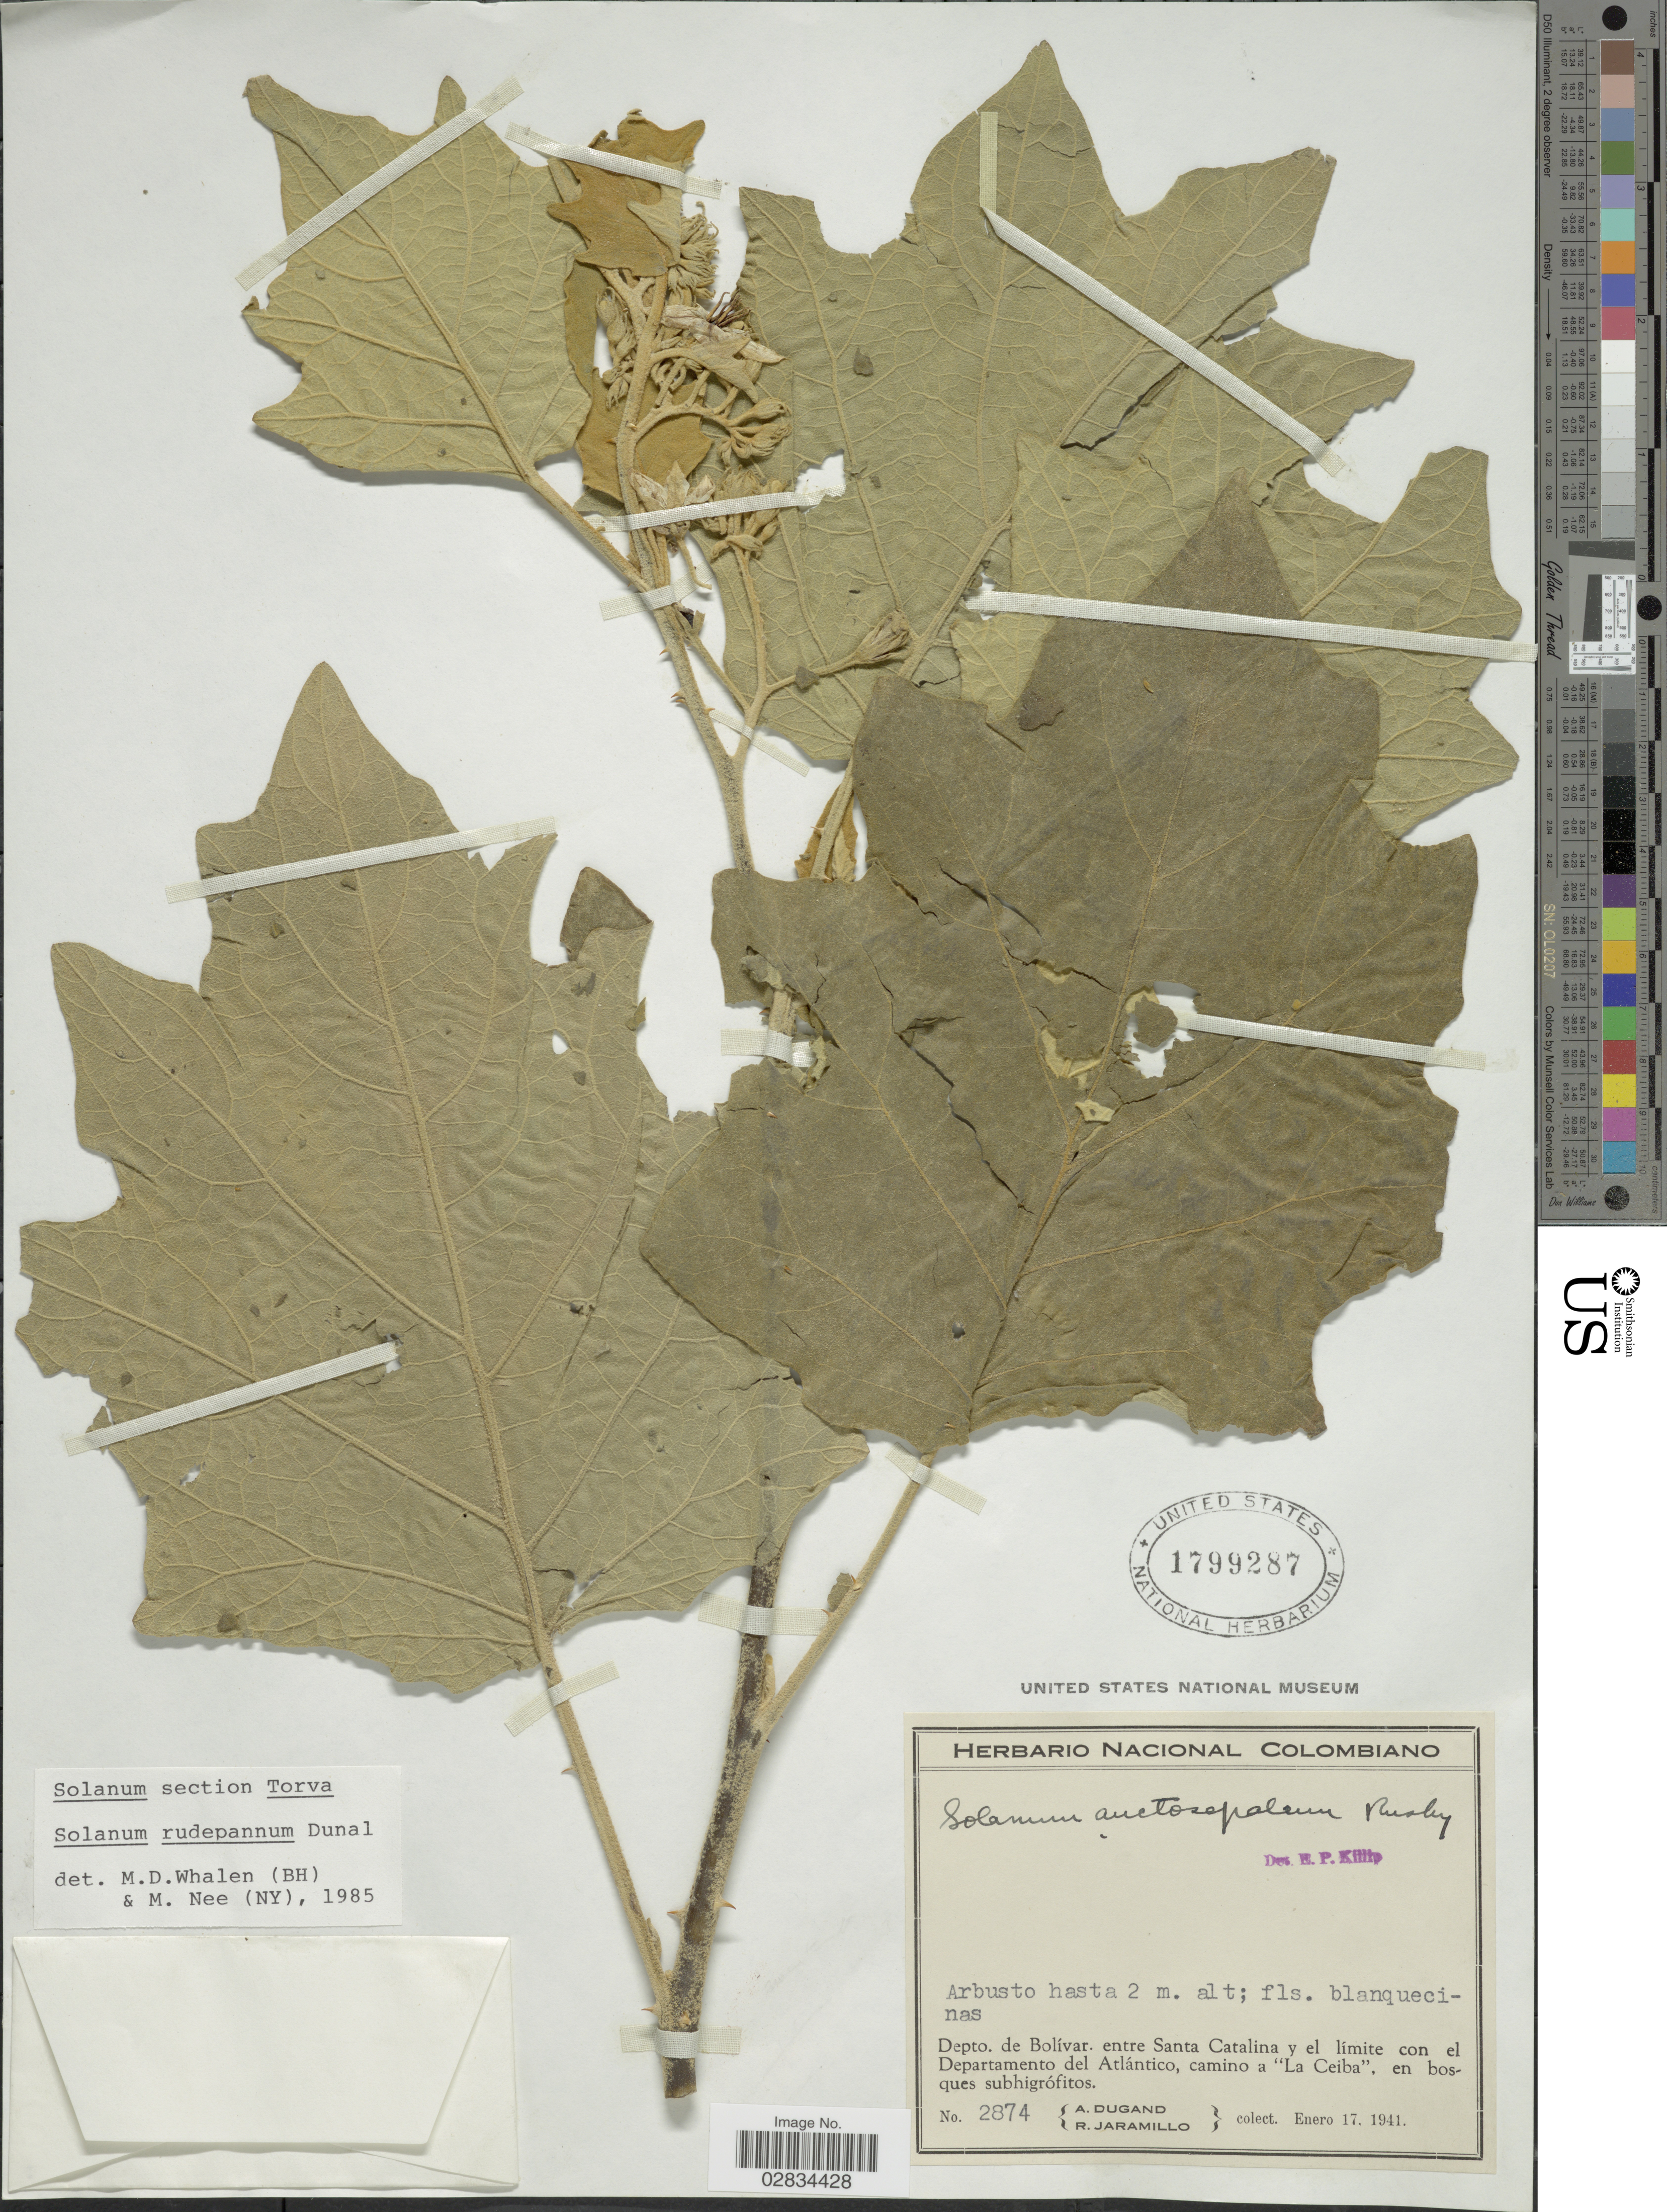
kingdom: Plantae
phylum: Tracheophyta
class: Magnoliopsida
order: Solanales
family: Solanaceae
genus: Solanum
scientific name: Solanum rudepannum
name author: Dunal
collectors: A. Dugand & R. Jaramillo M.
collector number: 2874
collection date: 1941-01-17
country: Colombia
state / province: Bolívar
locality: Depto. de Bolívar, entre Santa Catalina y el límite con el Departamento del Atlántico, camino a "La Ceiba".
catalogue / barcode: US 1799287